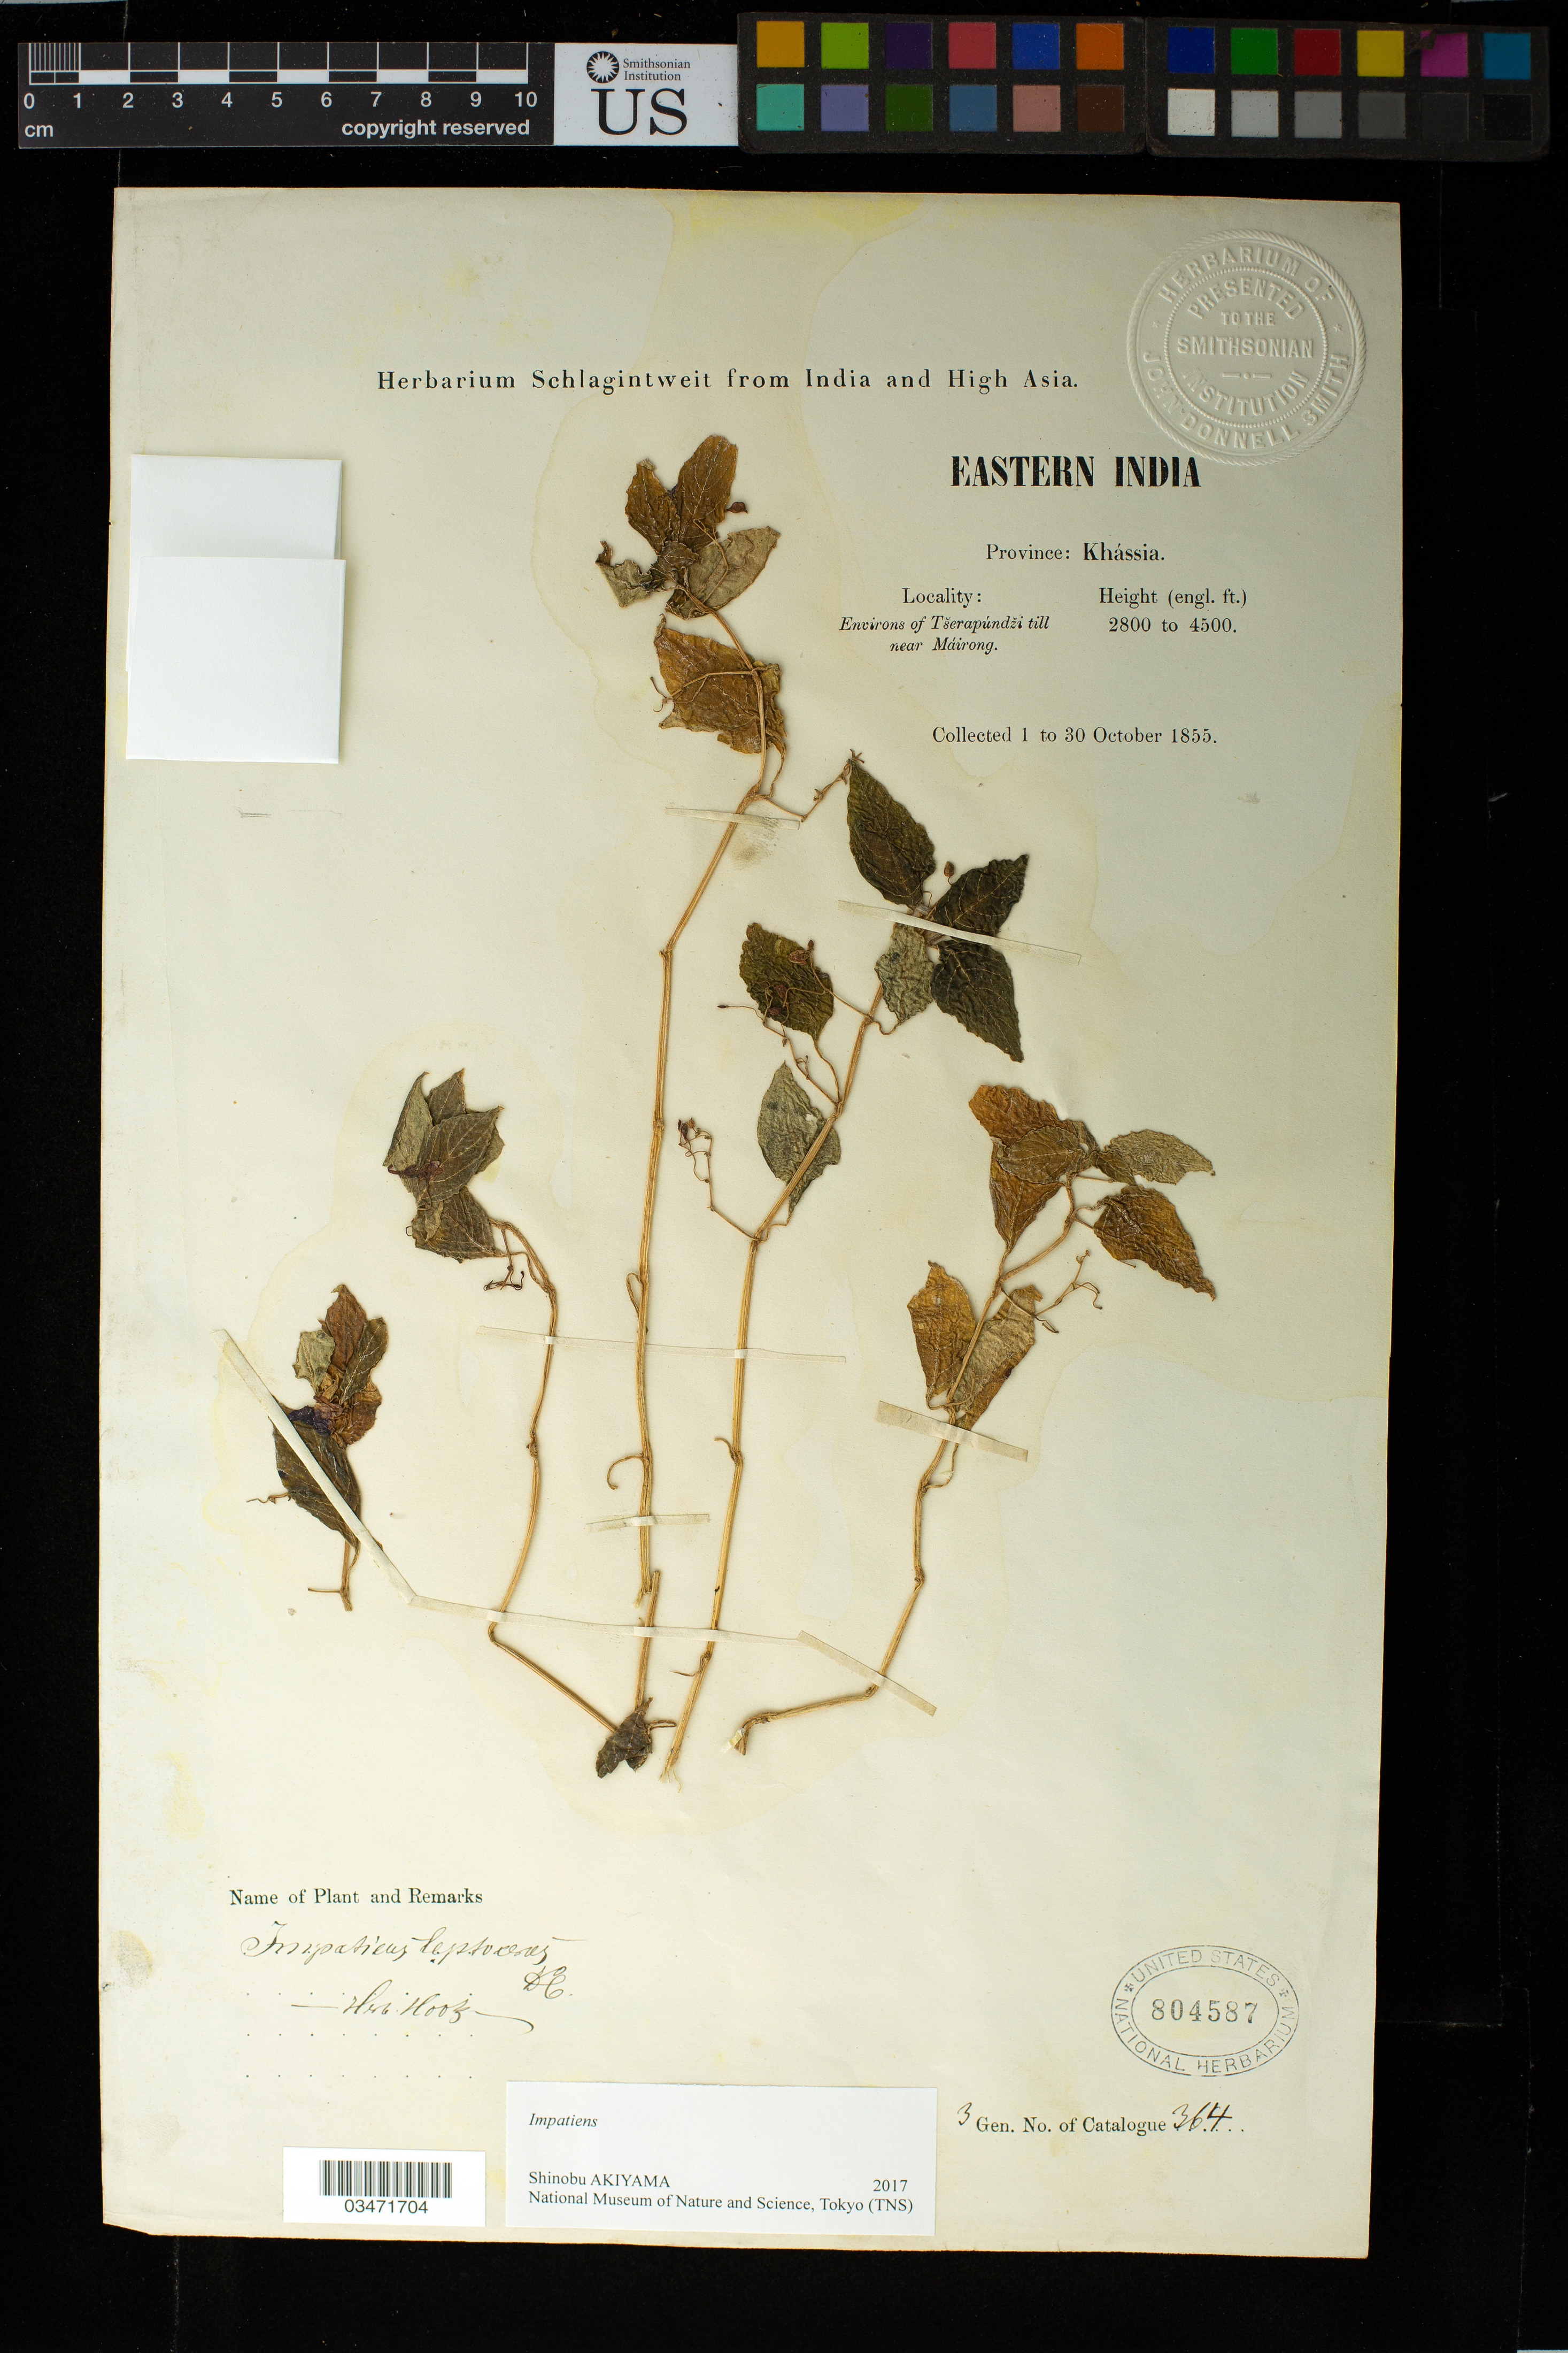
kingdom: Plantae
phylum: Tracheophyta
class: Magnoliopsida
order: Ericales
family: Balsaminaceae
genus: Impatiens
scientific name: Impatiens sp.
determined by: Akiyama, Shinobu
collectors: Herbarium Schlagintweit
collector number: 364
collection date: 1855-10-01/1855-10-30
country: India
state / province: Meghalaya (?)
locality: Eastern India. Khássia [state of Meghalaya?]. Environs of Tserapúndzi till near Máirong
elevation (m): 853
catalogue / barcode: US 804587